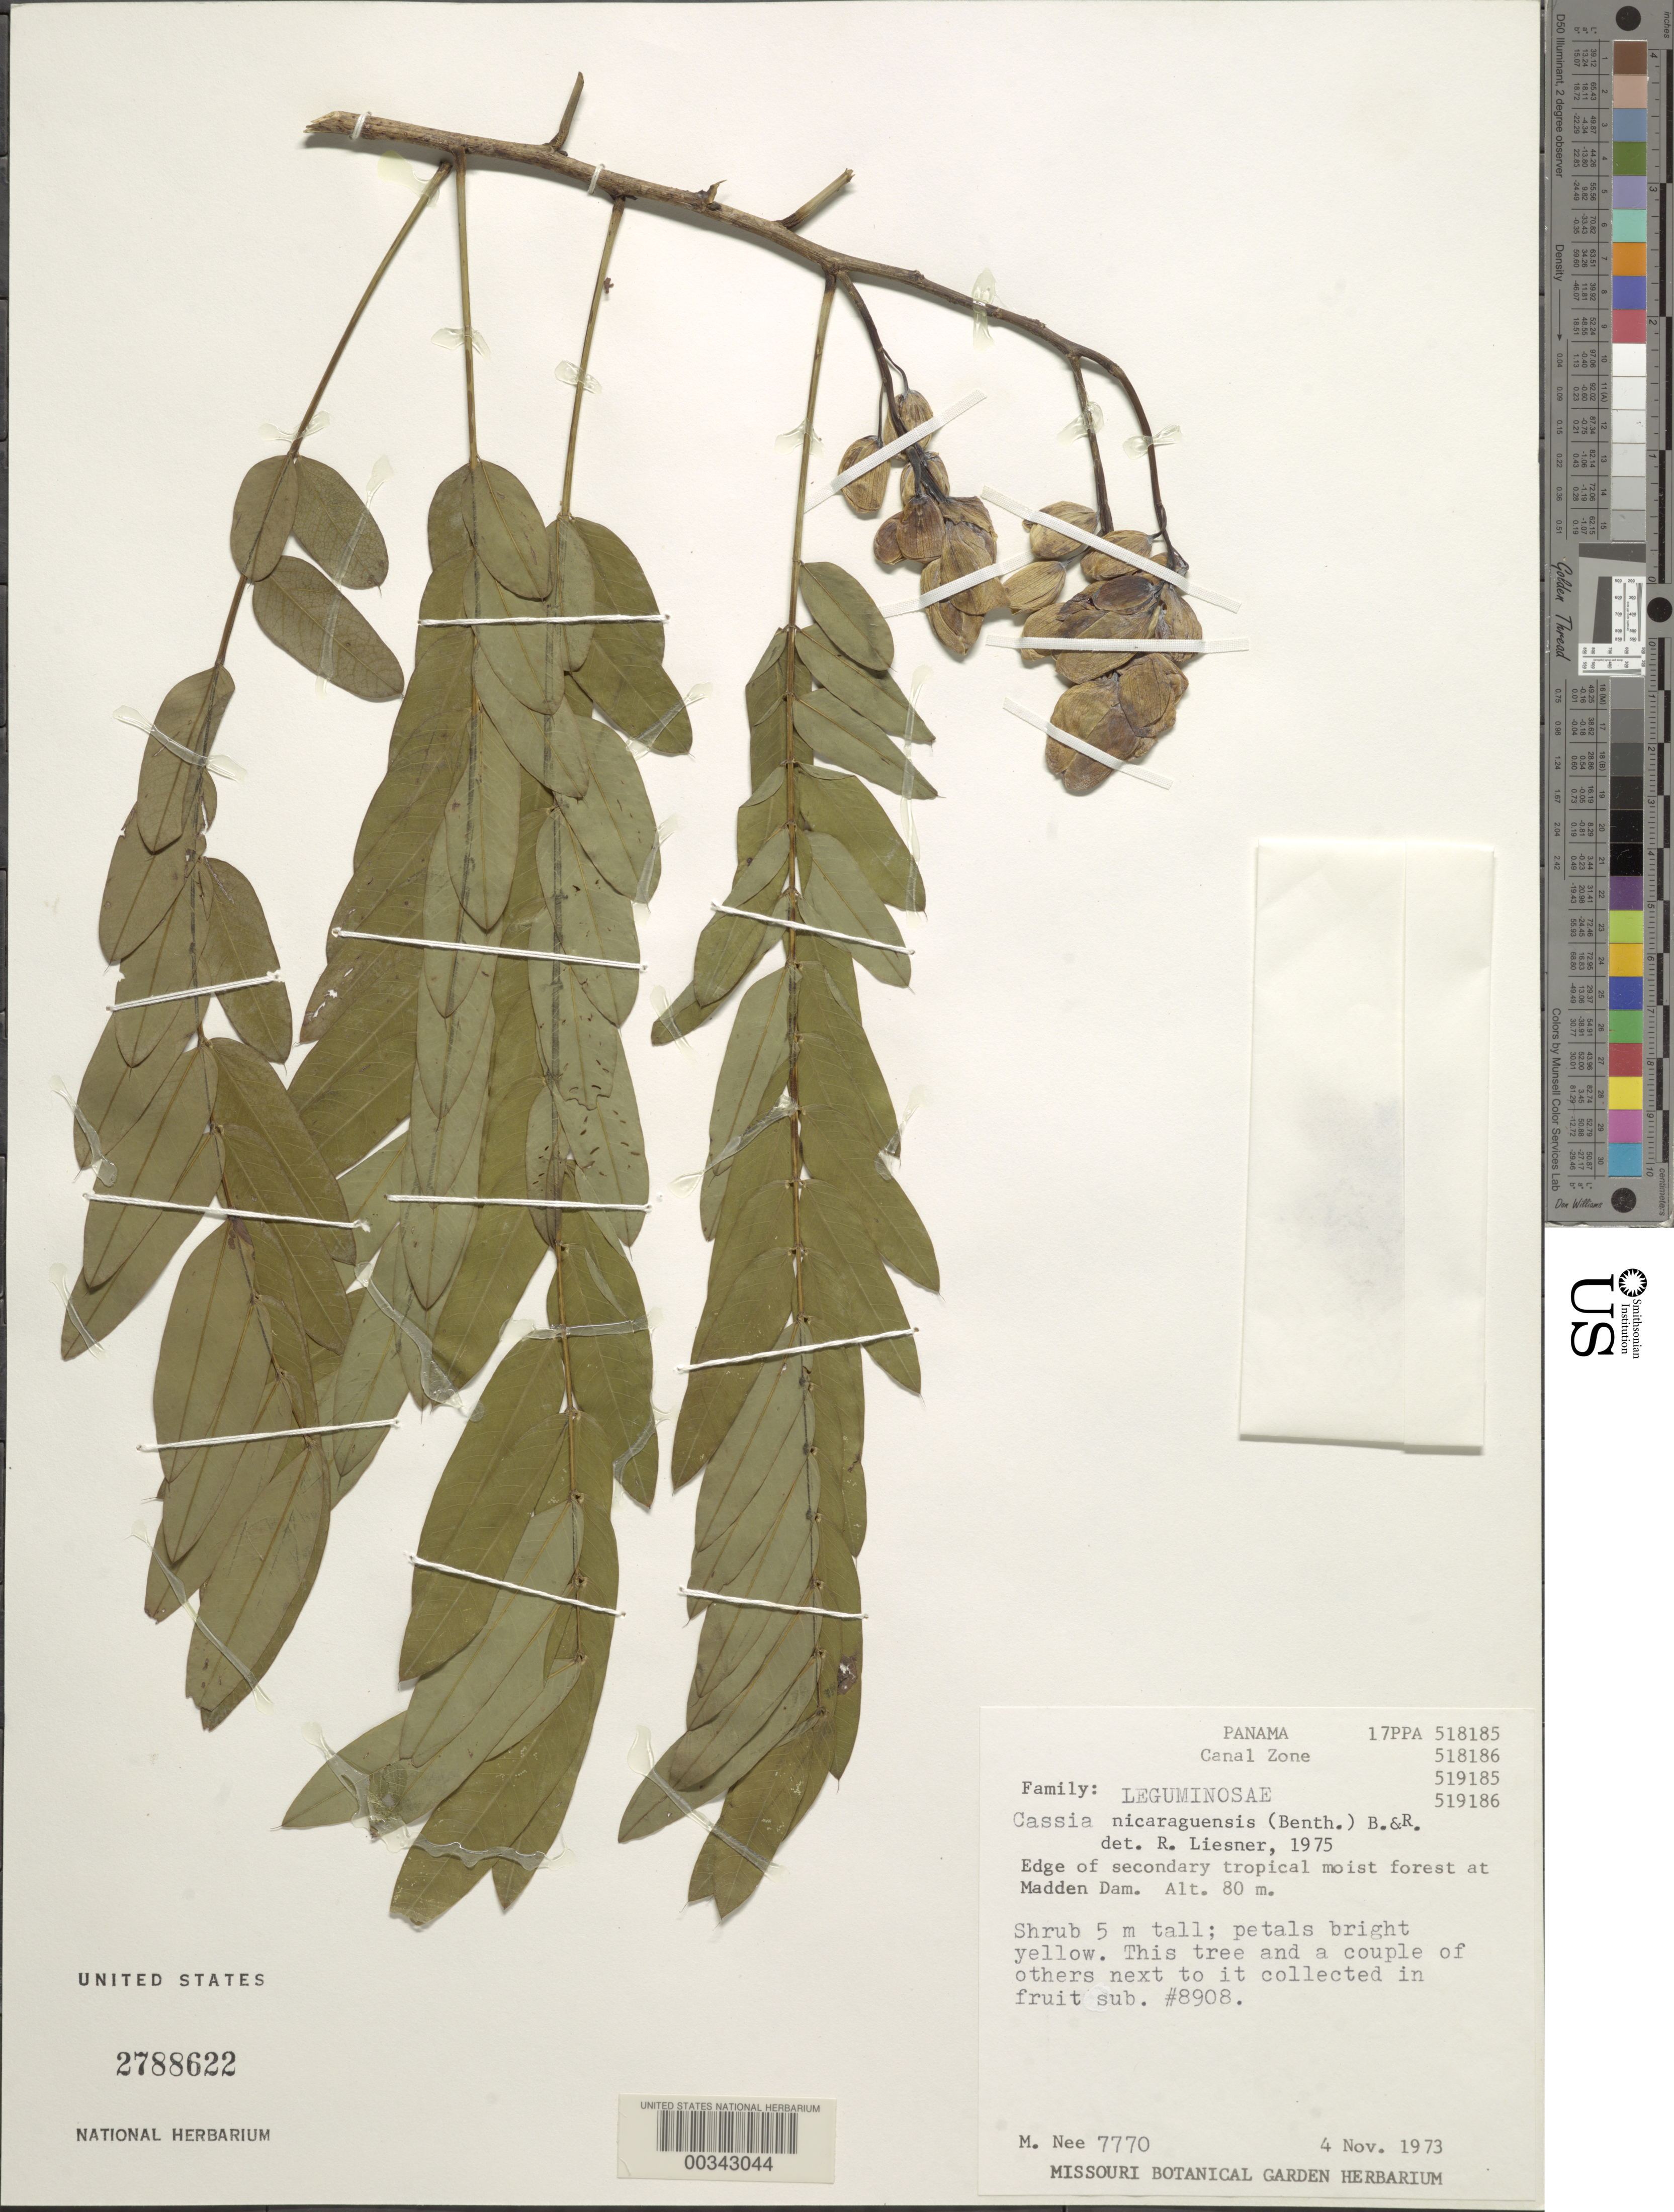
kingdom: Plantae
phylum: Tracheophyta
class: Magnoliopsida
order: Fabales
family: Fabaceae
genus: Senna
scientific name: Senna nicaraguensis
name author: (Benth.) H.S. Irwin & Barneby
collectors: M. Nee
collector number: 7770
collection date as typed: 04 Nov 1973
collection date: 1973-11-04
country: Panama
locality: At Madden Dam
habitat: Edge of secondary tropical moist forest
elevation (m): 80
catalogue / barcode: US 2788622